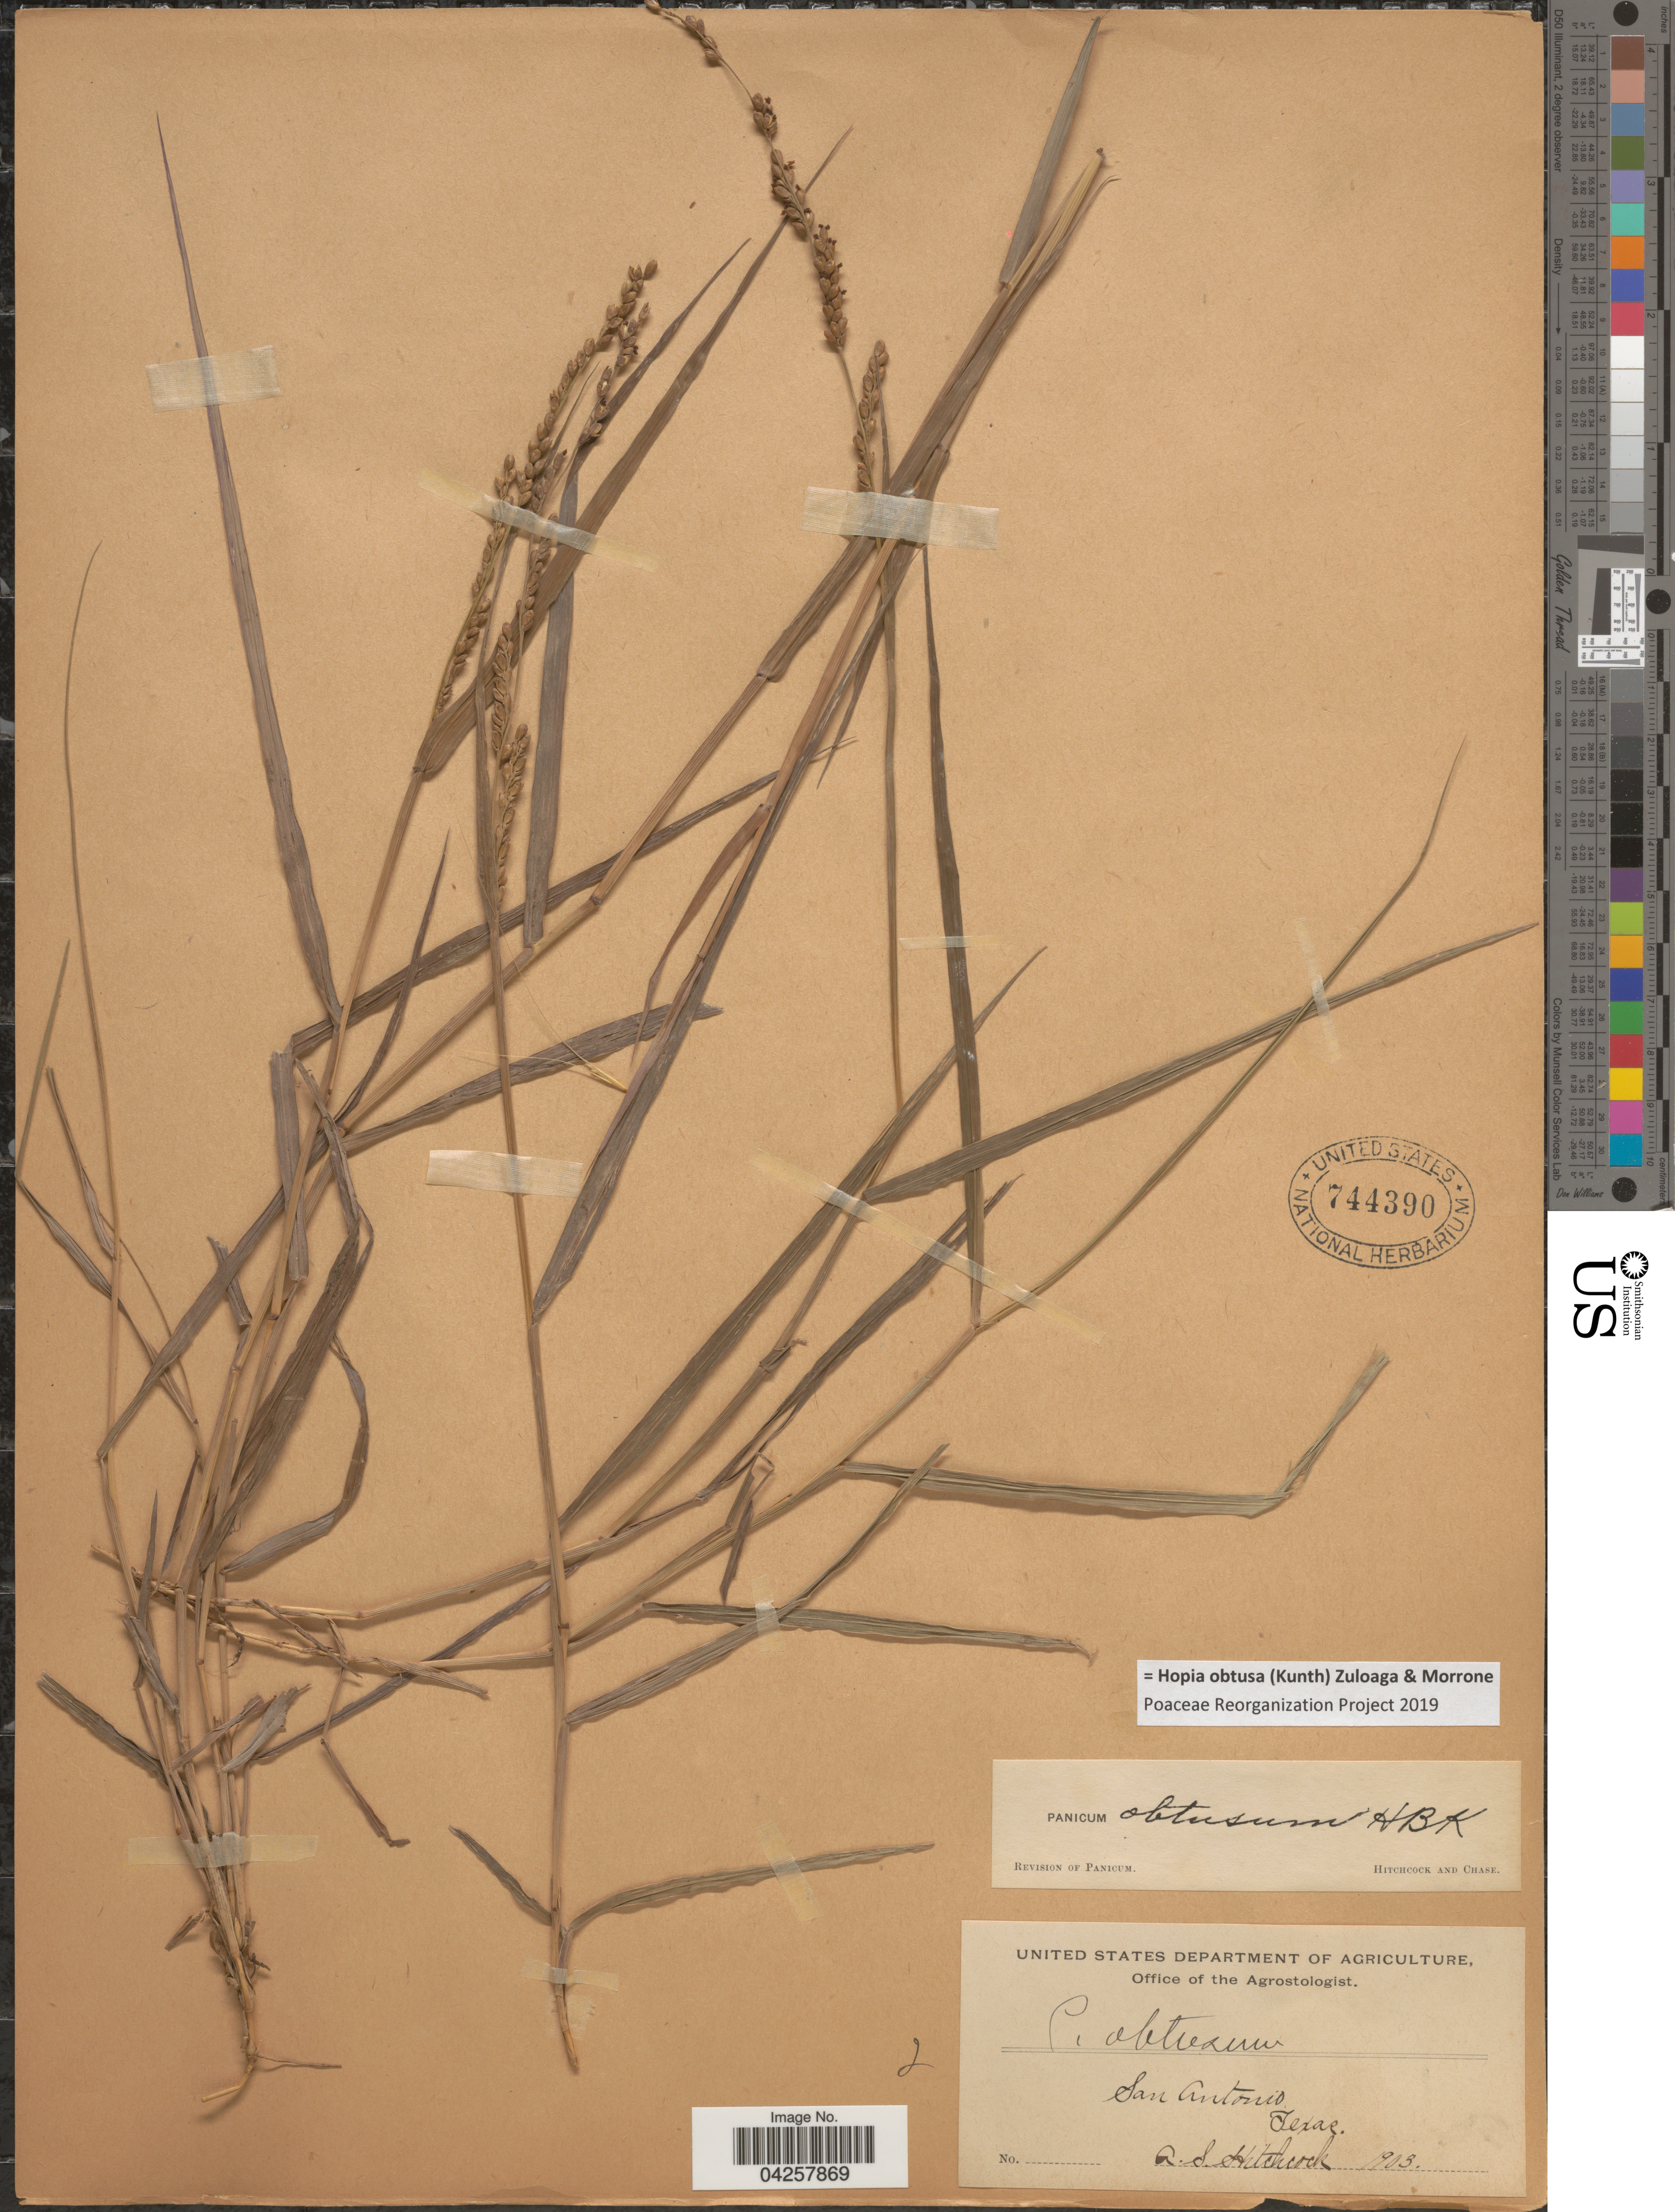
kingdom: Plantae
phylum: Tracheophyta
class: Liliopsida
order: Poales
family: Poaceae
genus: Hopia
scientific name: Hopia obtusa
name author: (Kunth) Zuloaga & Morrone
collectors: A. S. Hitchcock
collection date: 1903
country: United States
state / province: Texas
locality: San Antonio.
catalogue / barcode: US 744390